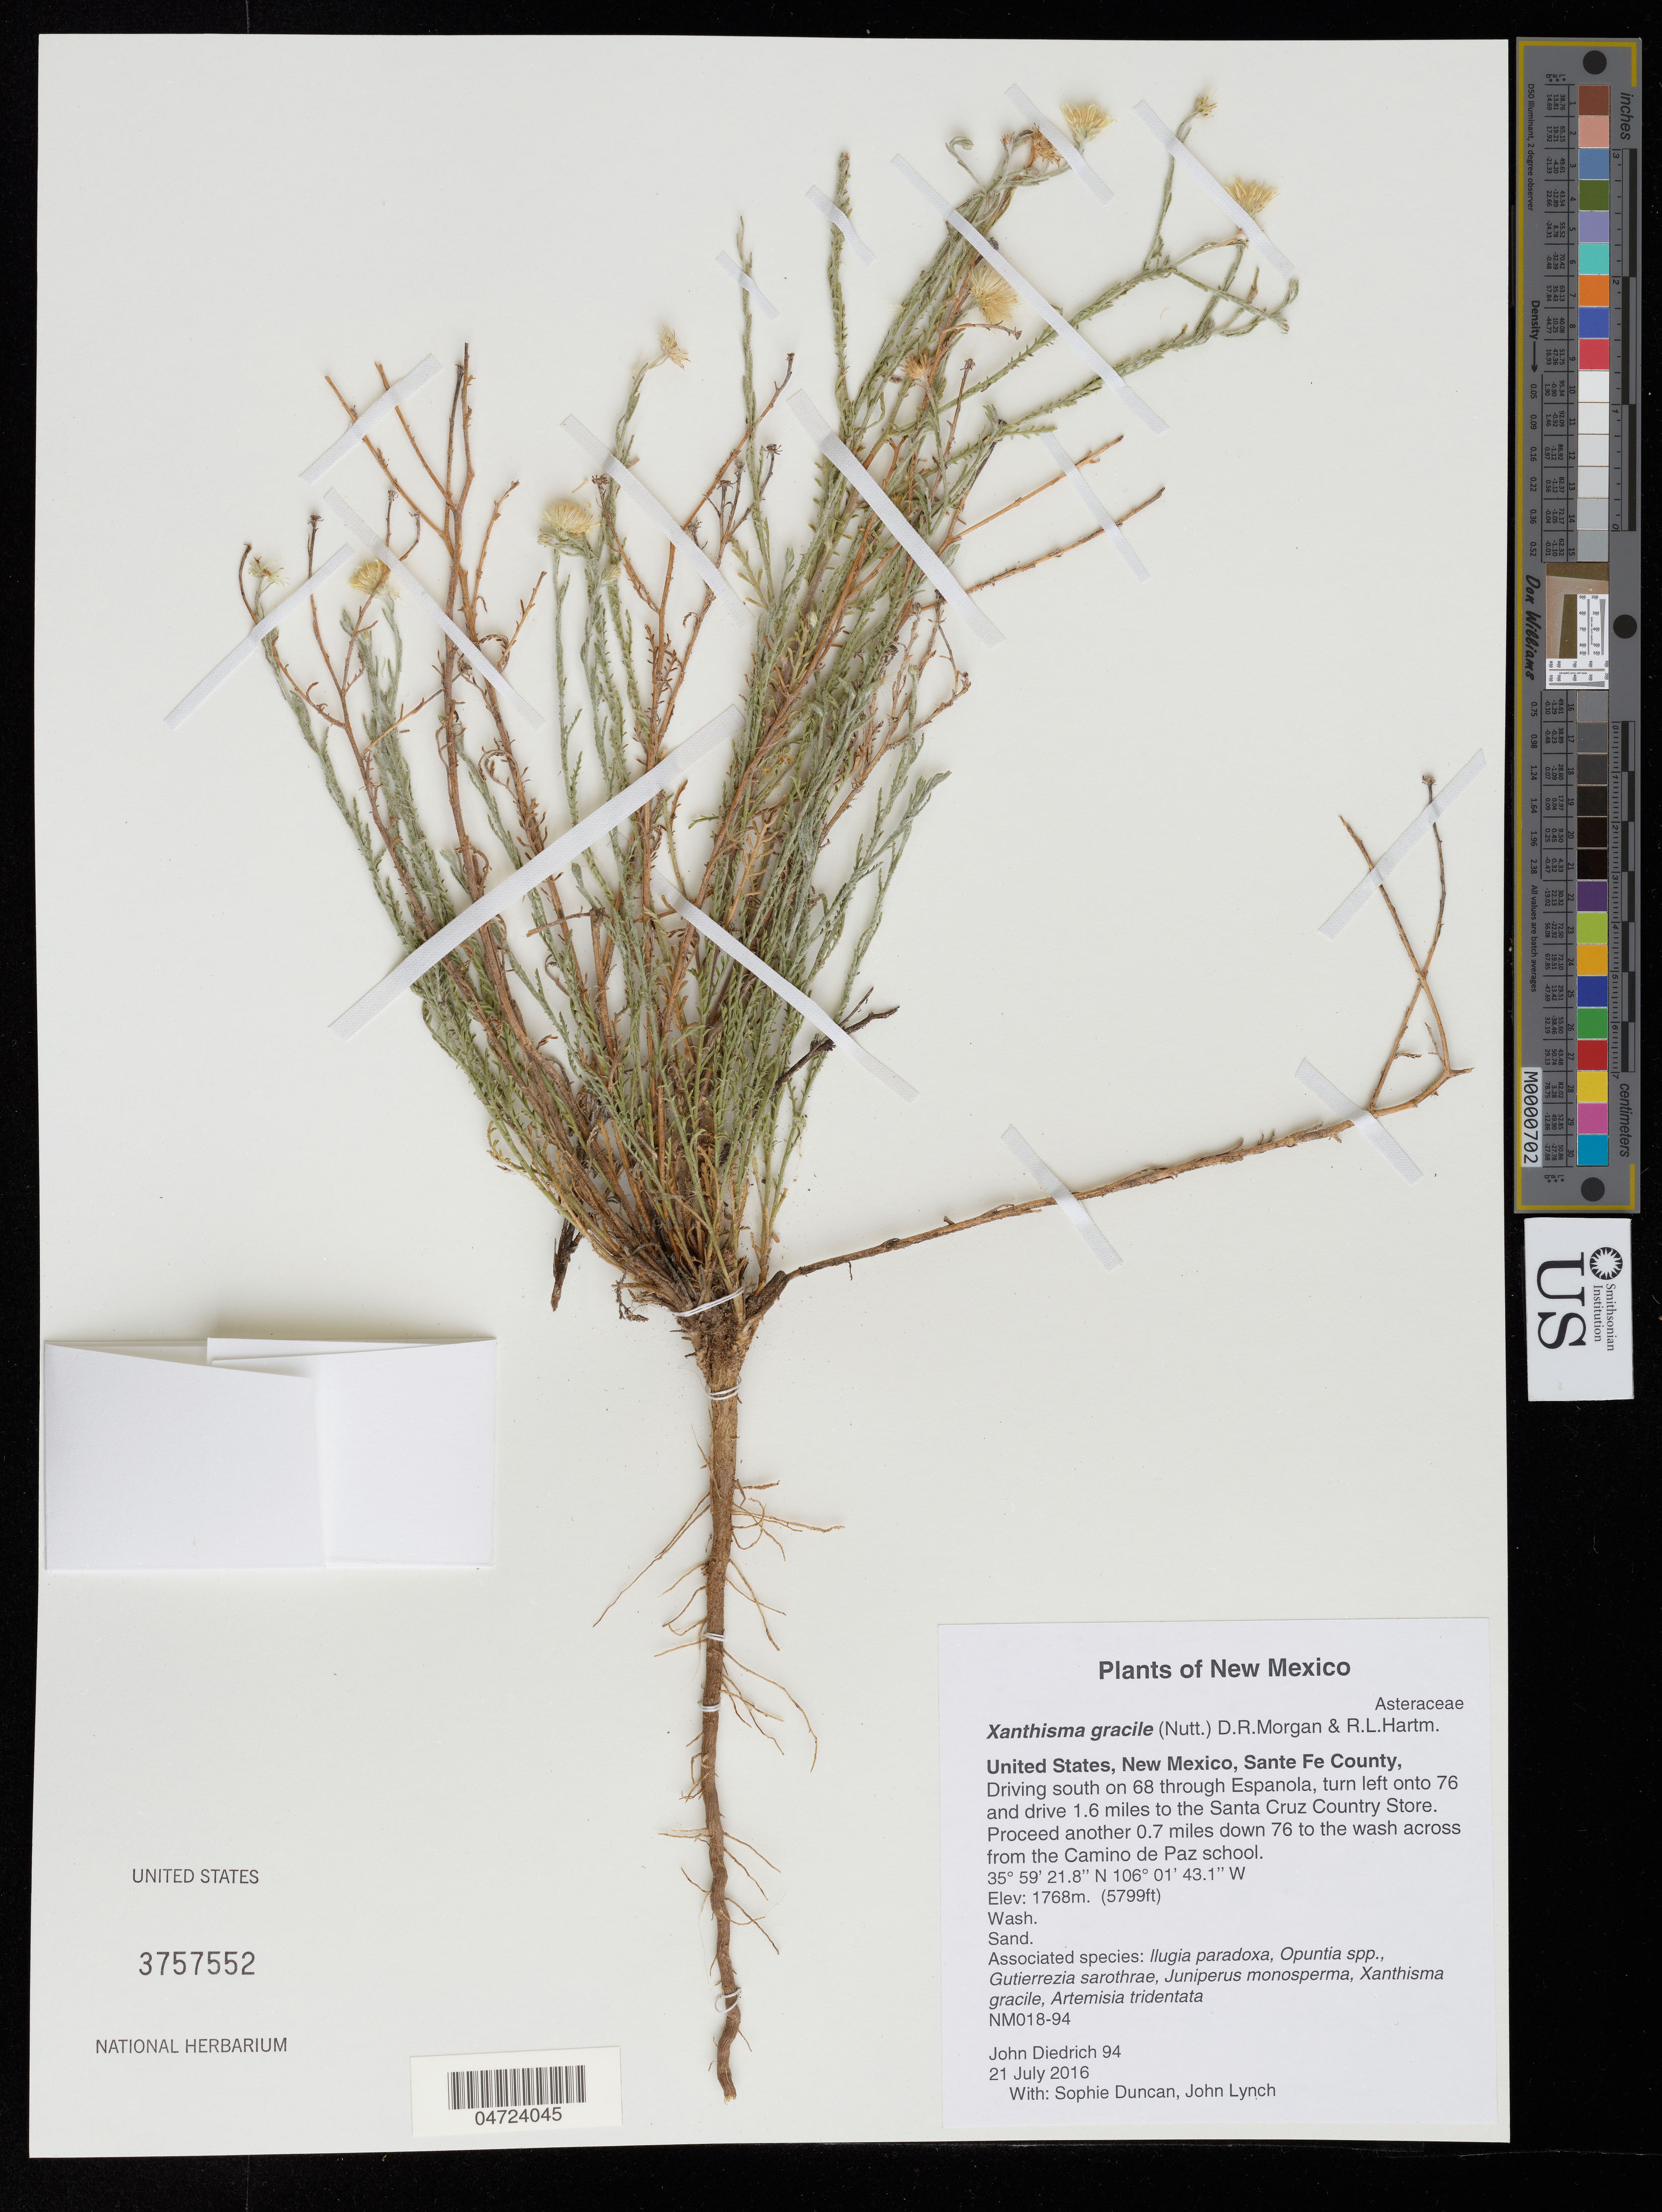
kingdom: Plantae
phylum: Tracheophyta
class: Magnoliopsida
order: Asterales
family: Asteraceae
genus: Xanthisma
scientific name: Xanthisma gracile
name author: (Nutt.) D. R. Morgan & R.L. Hartm.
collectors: J. Diedrich, S. Duncan & J. Lynch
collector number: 94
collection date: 2016-07-21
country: United States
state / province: New Mexico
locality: Santa Fe County, Driving south on 68 through Espanola, turn left onto 76 and drive 1.6 miles to the Santa Cruz Country Store. Proceed another 0.7 miles down 76 to the wash across from the camino de Paz school.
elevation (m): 1768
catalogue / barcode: US 3757552